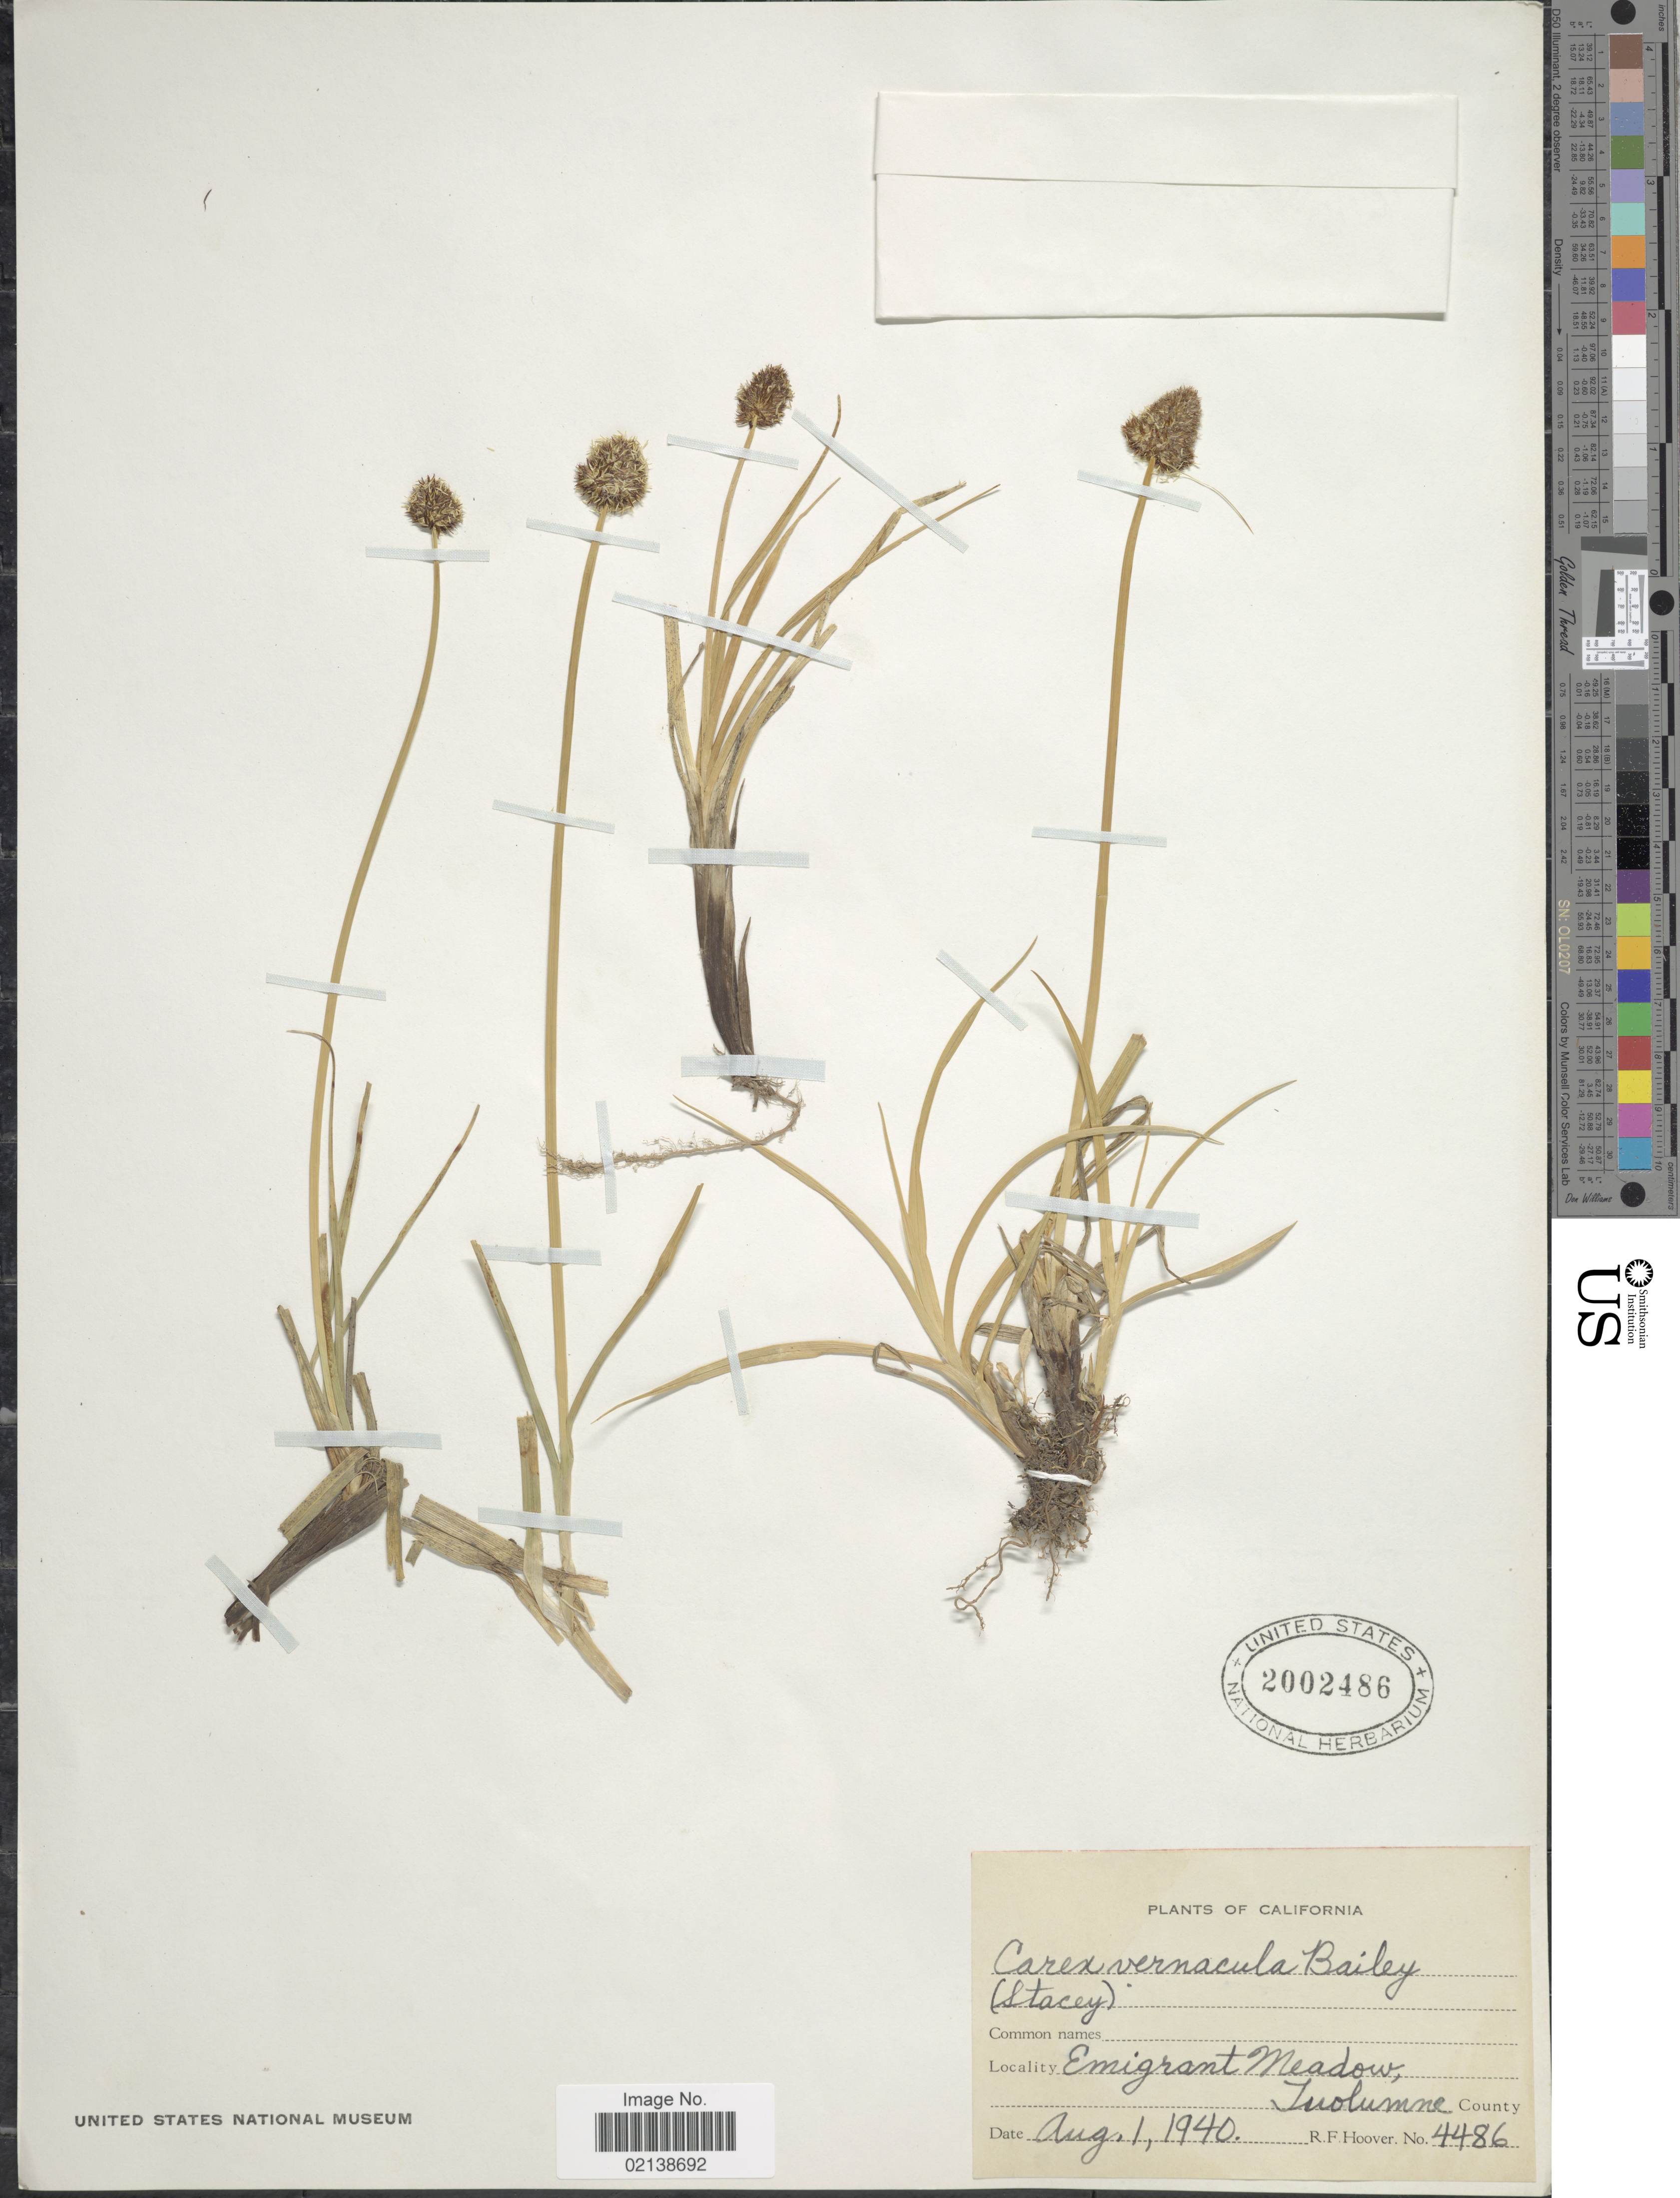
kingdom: Plantae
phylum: Tracheophyta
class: Liliopsida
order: Poales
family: Cyperaceae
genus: Carex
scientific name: Carex vernacula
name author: L.H. Bailey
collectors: R. F. Hoover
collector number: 4486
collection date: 1940-08-01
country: United States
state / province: California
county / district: Tuolumne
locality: Emigrant Meadow, Tuolumne County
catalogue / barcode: US 2002486